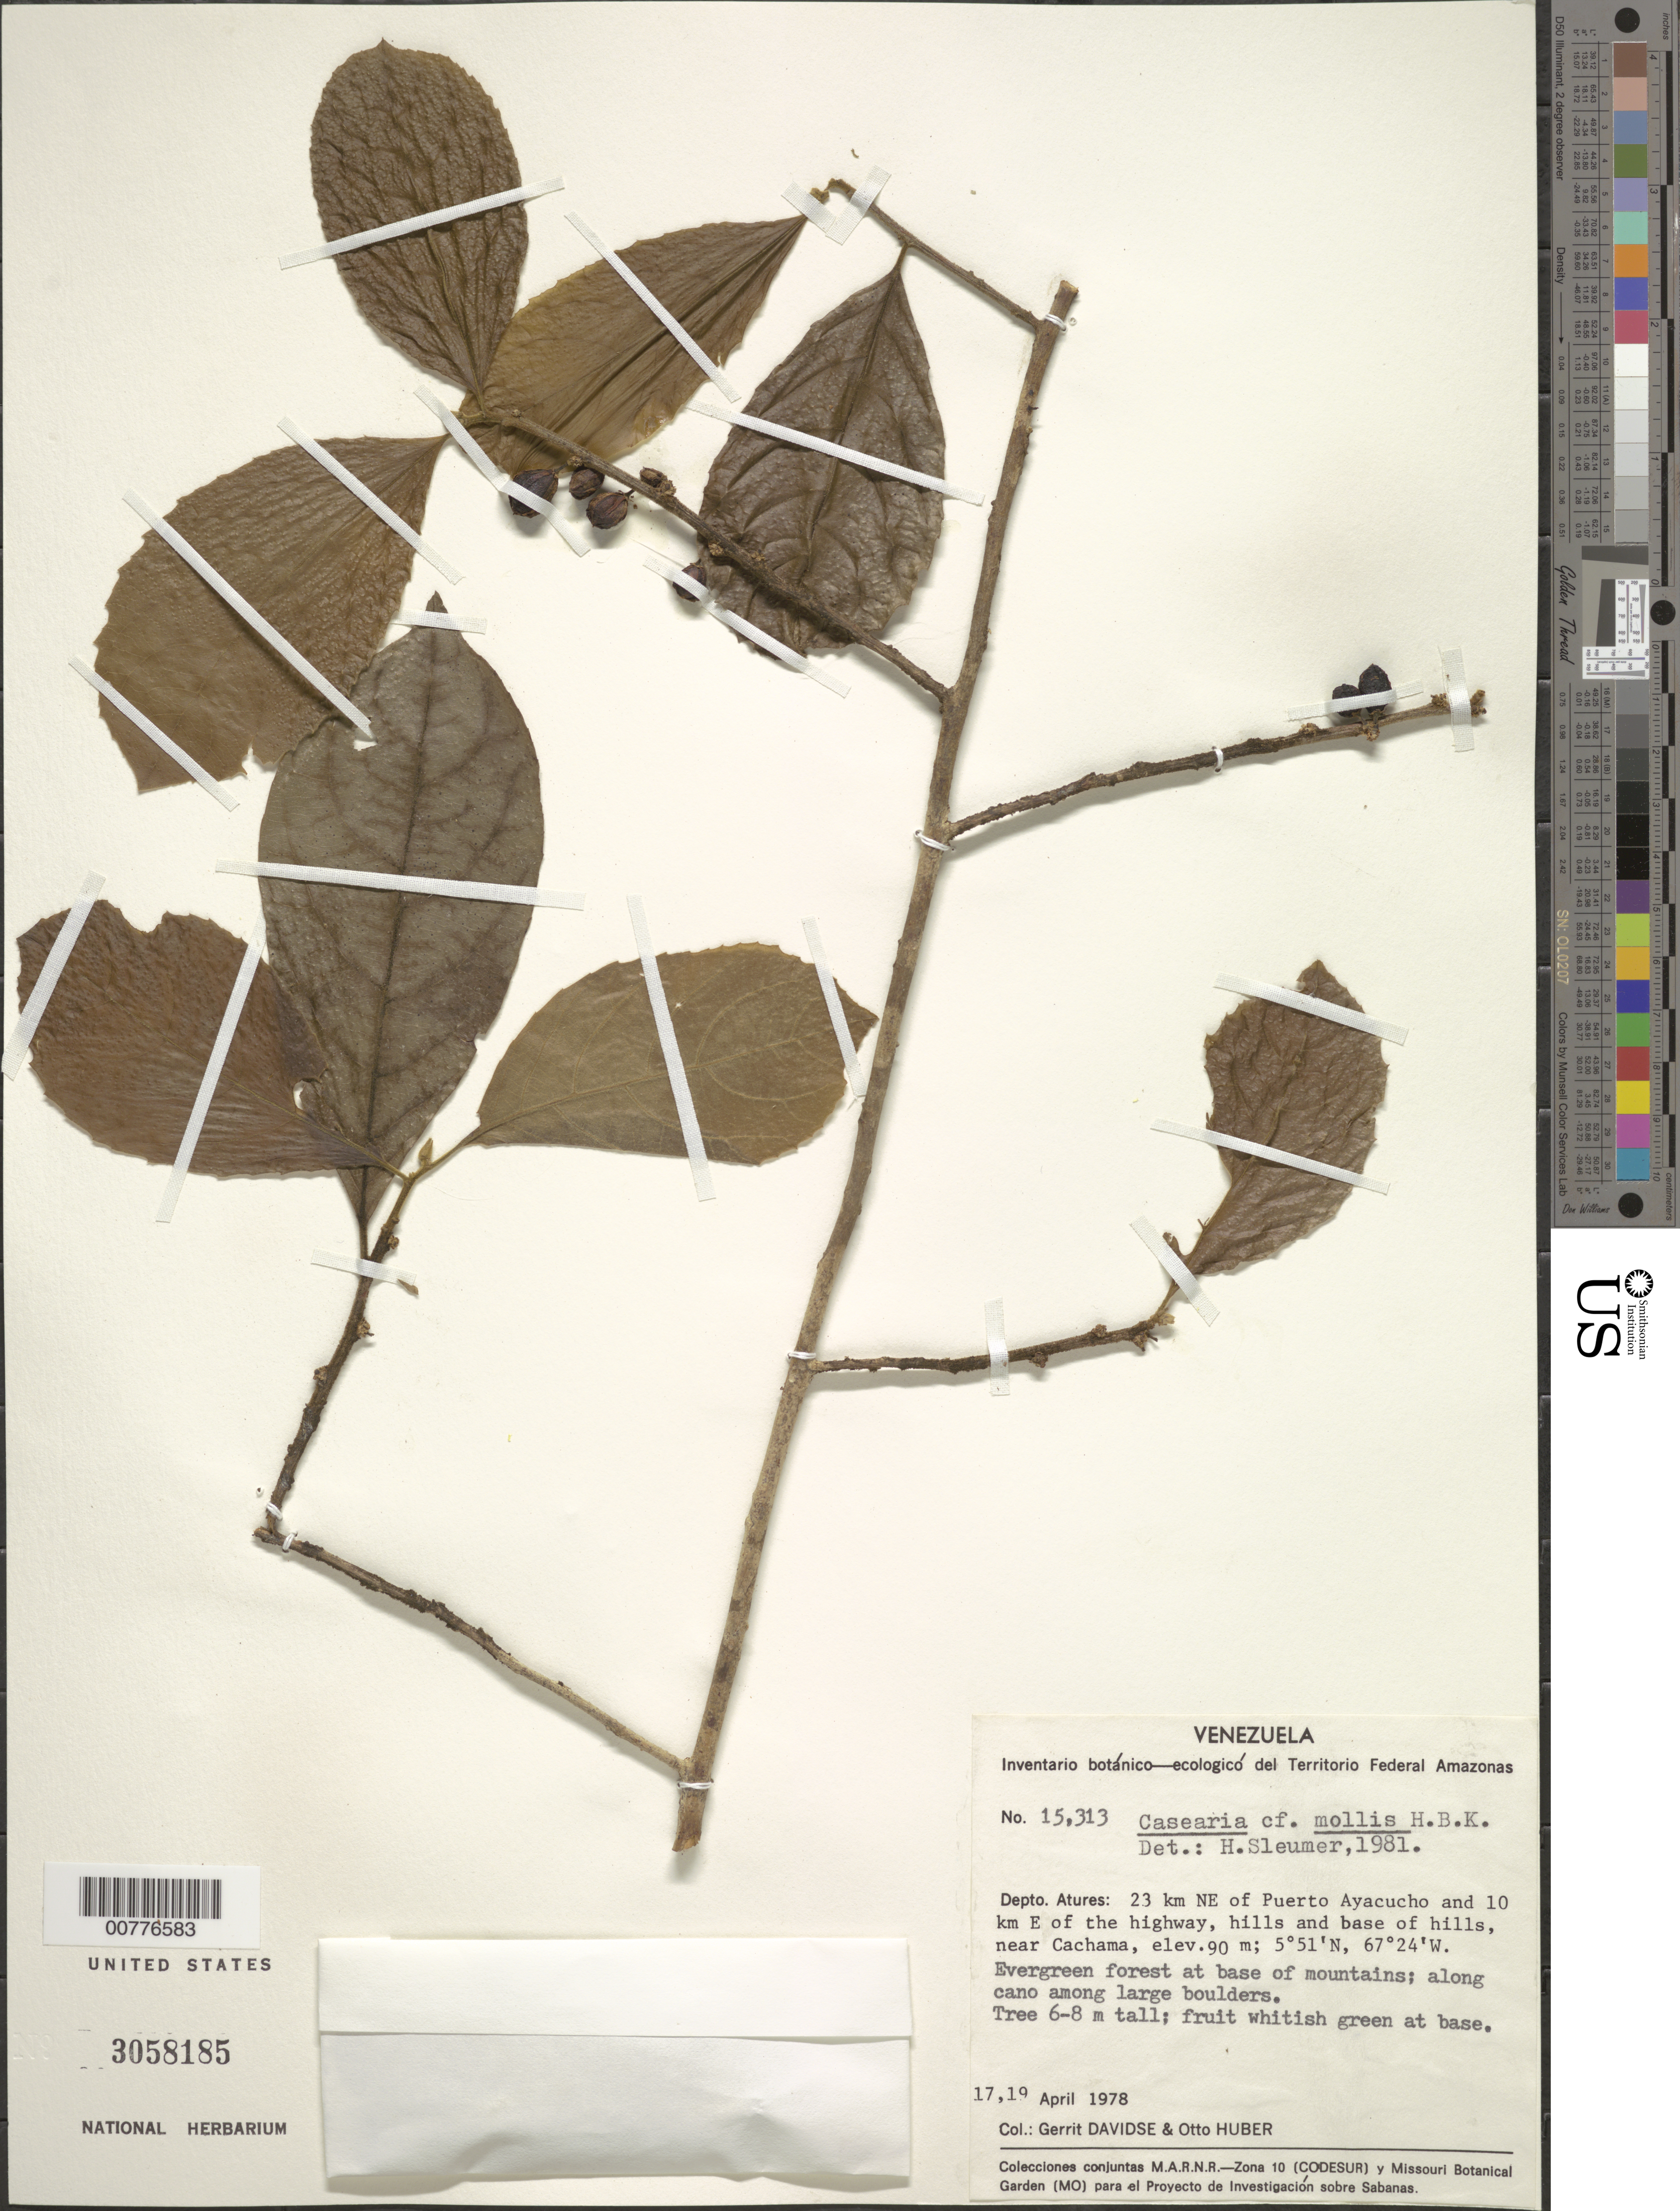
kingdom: Plantae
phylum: Tracheophyta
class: Magnoliopsida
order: Malpighiales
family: Salicaceae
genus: Casearia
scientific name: Casearia mollis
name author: Kunth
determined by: Sleumer, H. O.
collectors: G. Davidse & O. Huber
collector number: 15313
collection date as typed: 17-Apr-78 and 19-Apr-78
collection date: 1978-04-17,1978-04-19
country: Venezuela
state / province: Amazonas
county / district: Atures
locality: Puerto Ayacucho, 23 km NE of, 10 km E of highway to El Burro, near Cachama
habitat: Evergreen forest at base of mountains, along cano among large boulders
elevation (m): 90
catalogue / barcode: US 3058185